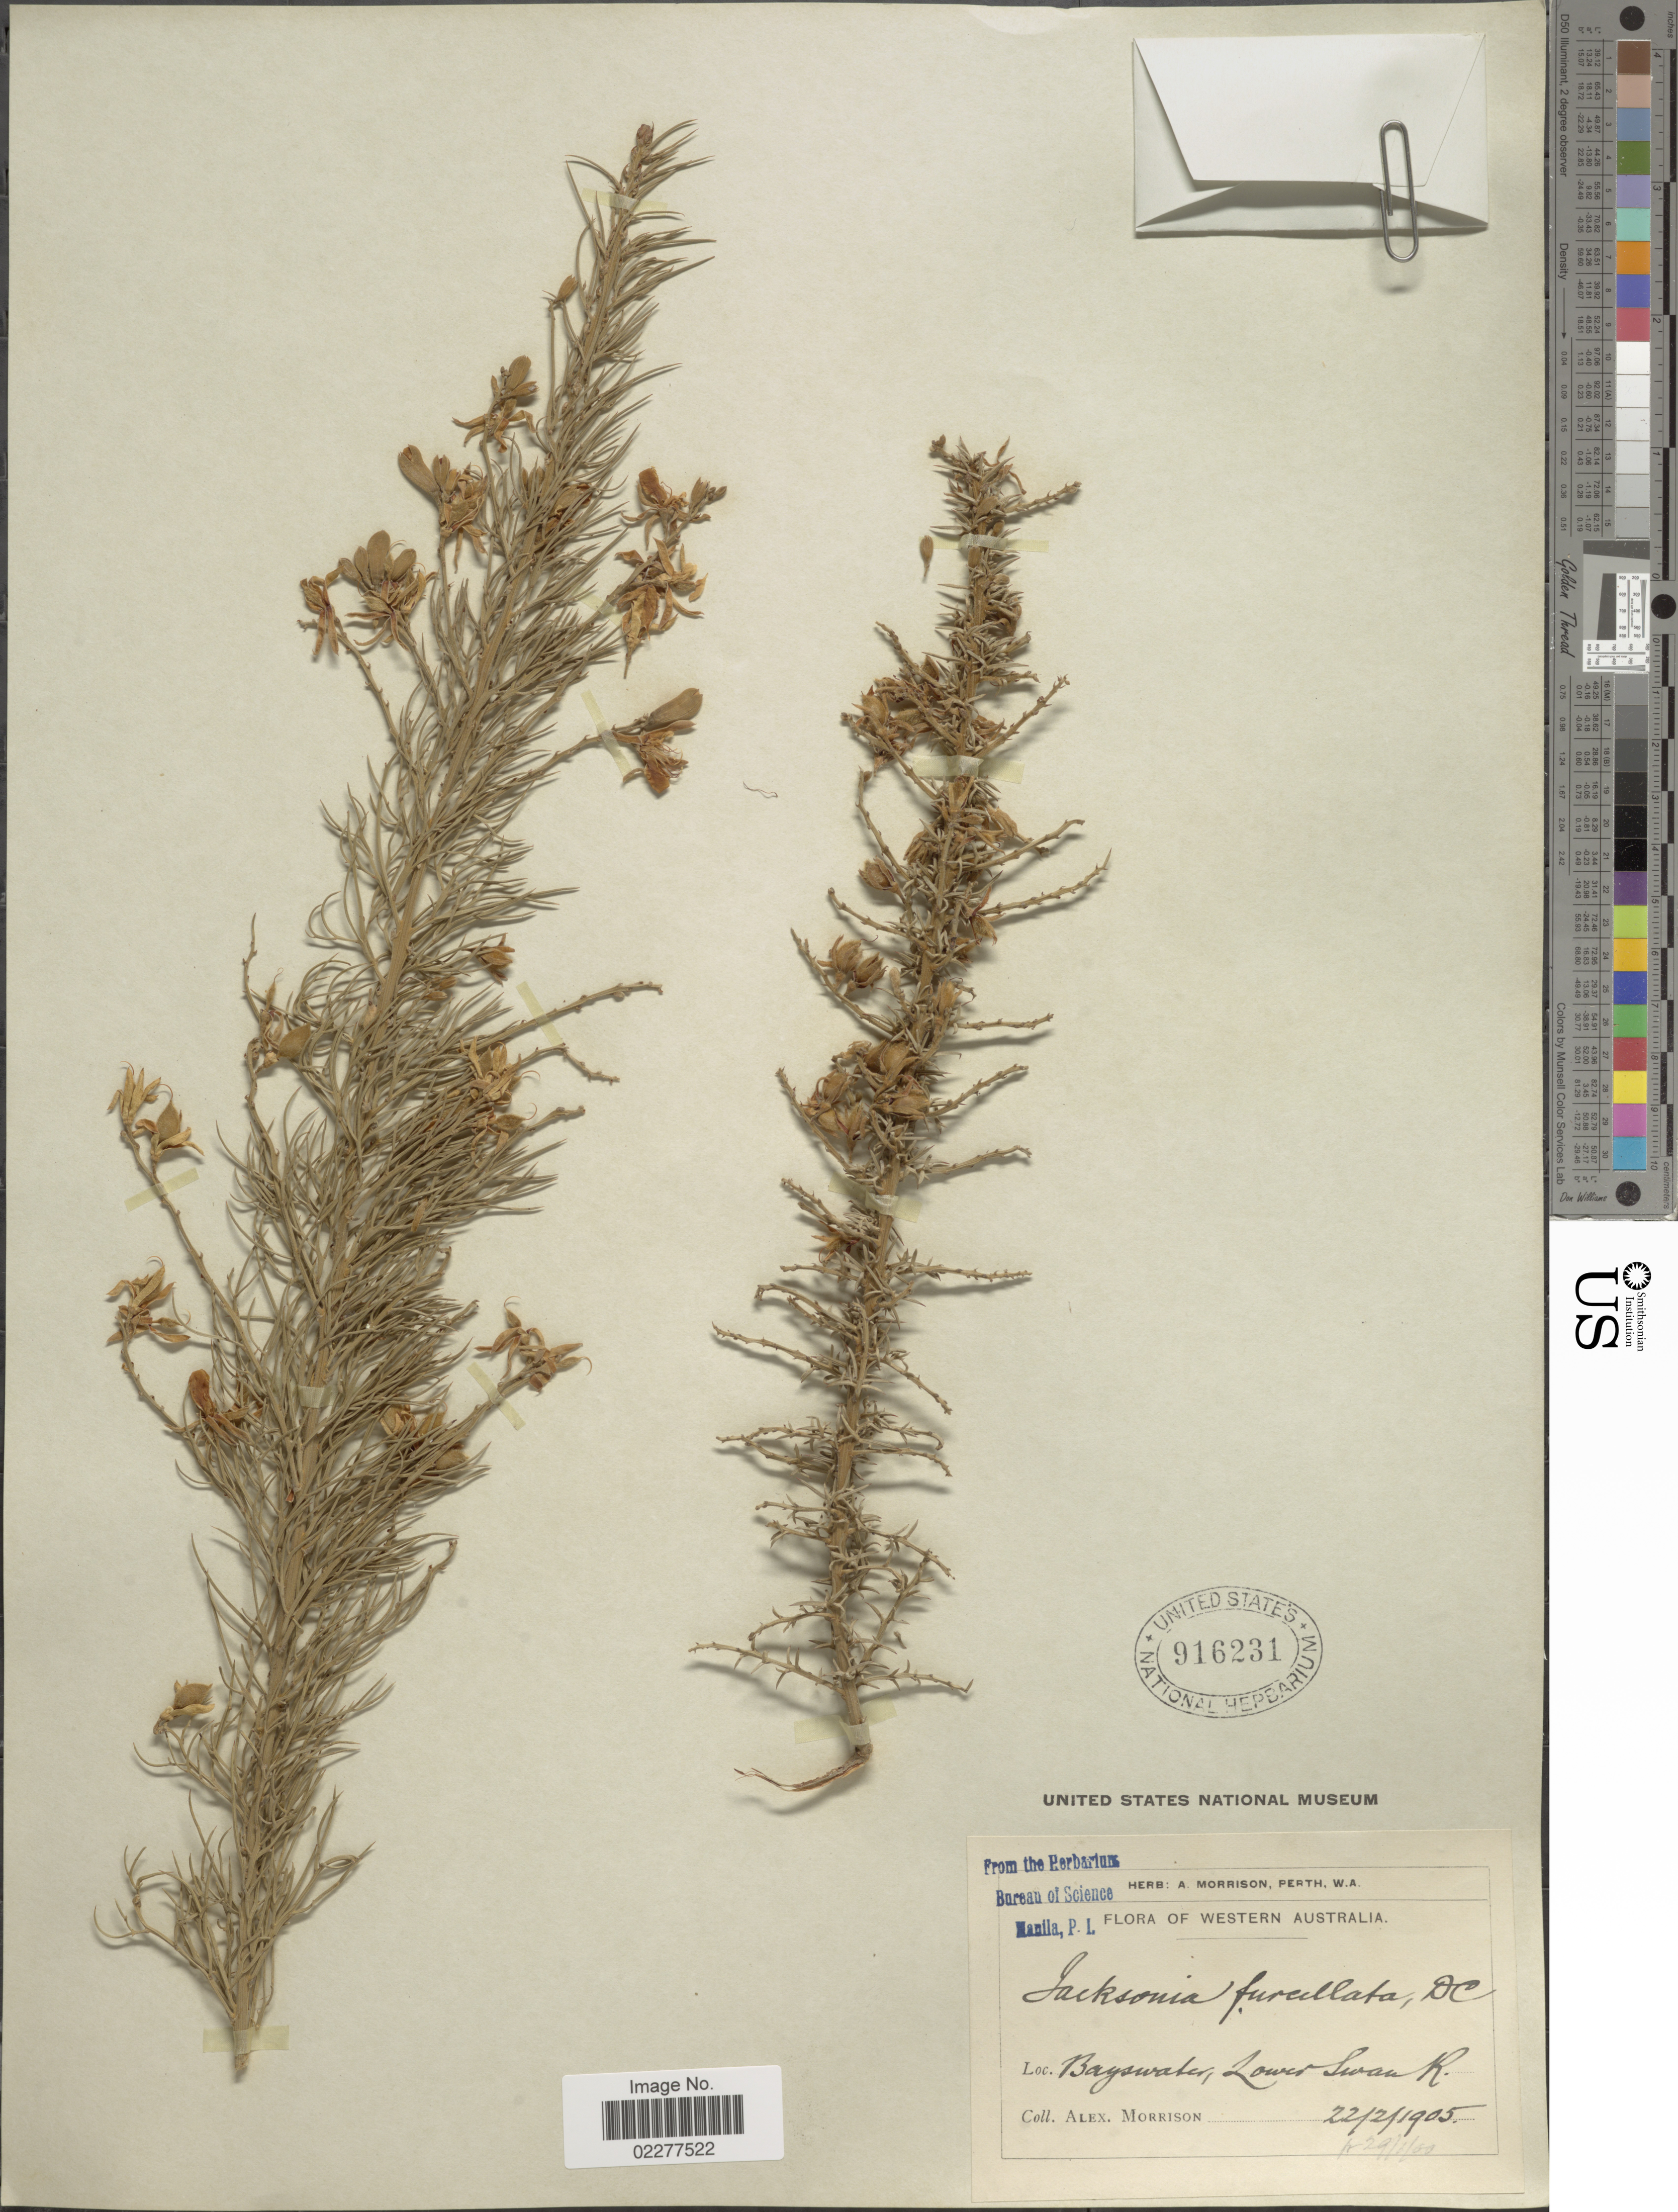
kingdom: Plantae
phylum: Tracheophyta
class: Magnoliopsida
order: Fabales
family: Fabaceae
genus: Jacksonia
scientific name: Jacksonia furcellata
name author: (Bonpl.) DC.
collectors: A. Morrison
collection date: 1905-02-22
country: Australia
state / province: Western Australia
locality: Baywater, Lower Swan R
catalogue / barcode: US 916231